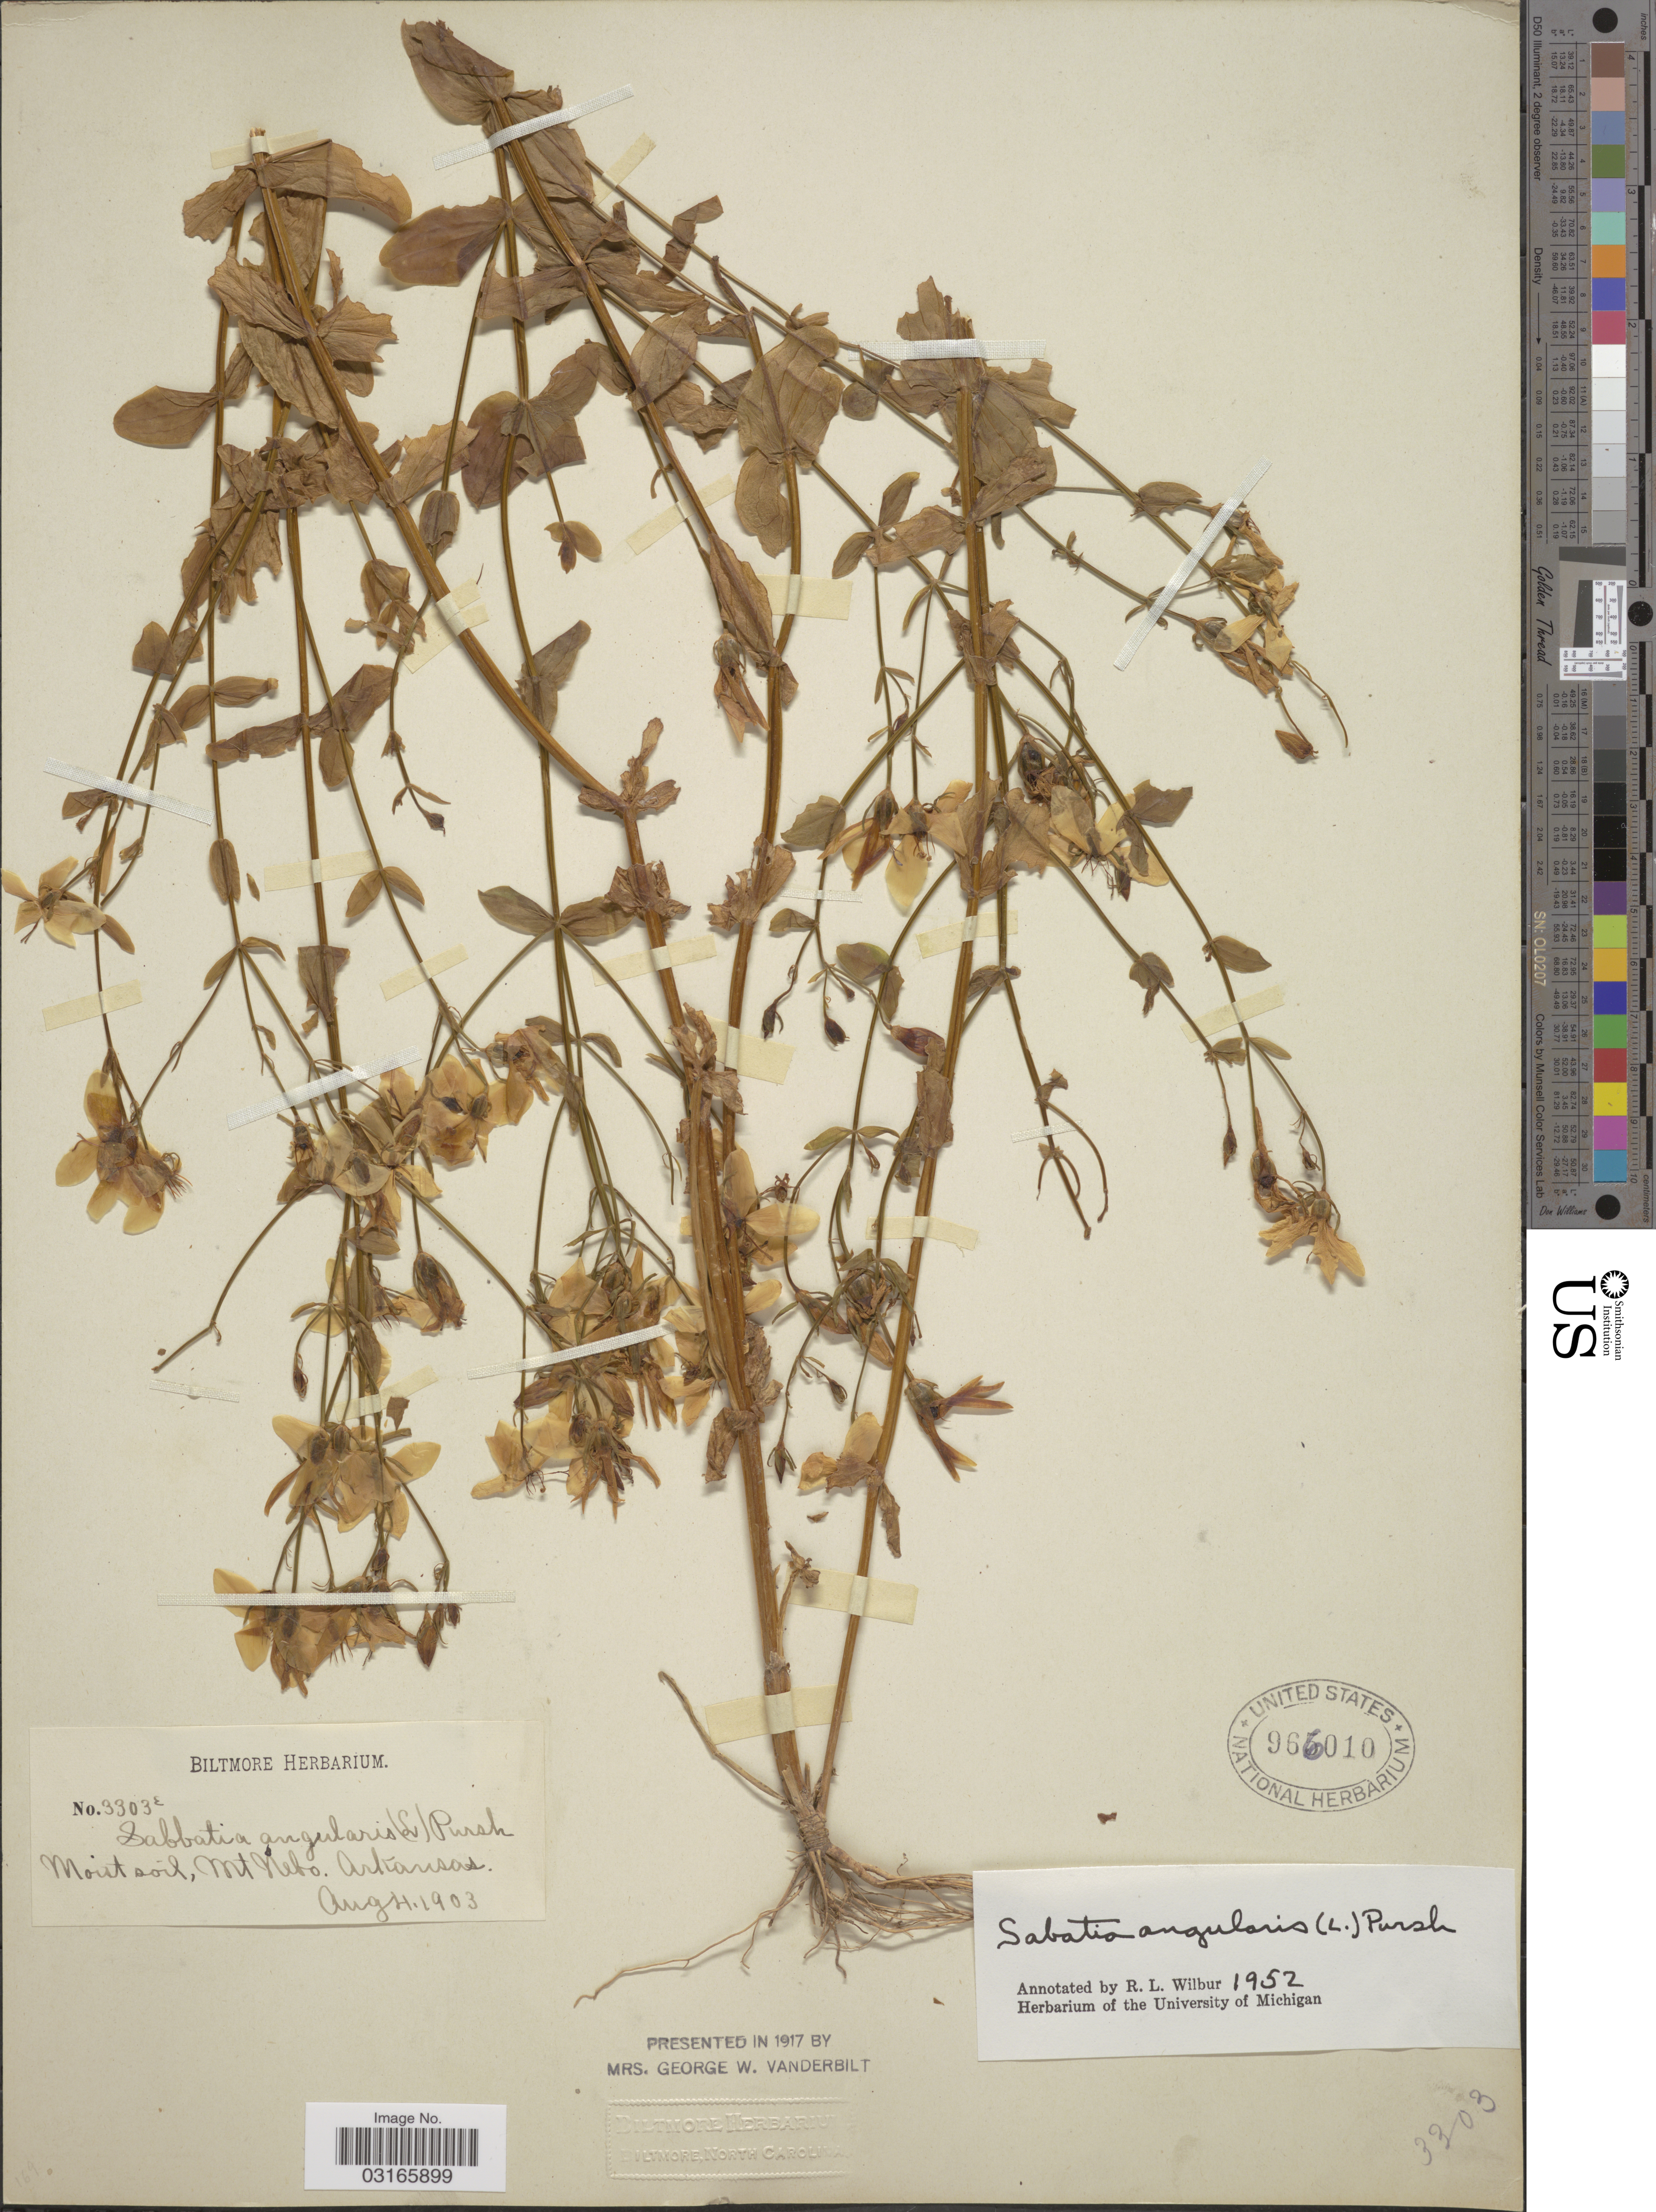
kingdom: Plantae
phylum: Tracheophyta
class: Magnoliopsida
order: Gentianales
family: Gentianaceae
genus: Sabatia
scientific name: Sabatia angularis (L.) Pursh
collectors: ex herb. Biltmore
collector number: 3303E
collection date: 1903-08-04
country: United States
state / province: Arkansas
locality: Moist soil, Mt Nebo.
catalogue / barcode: US 966010